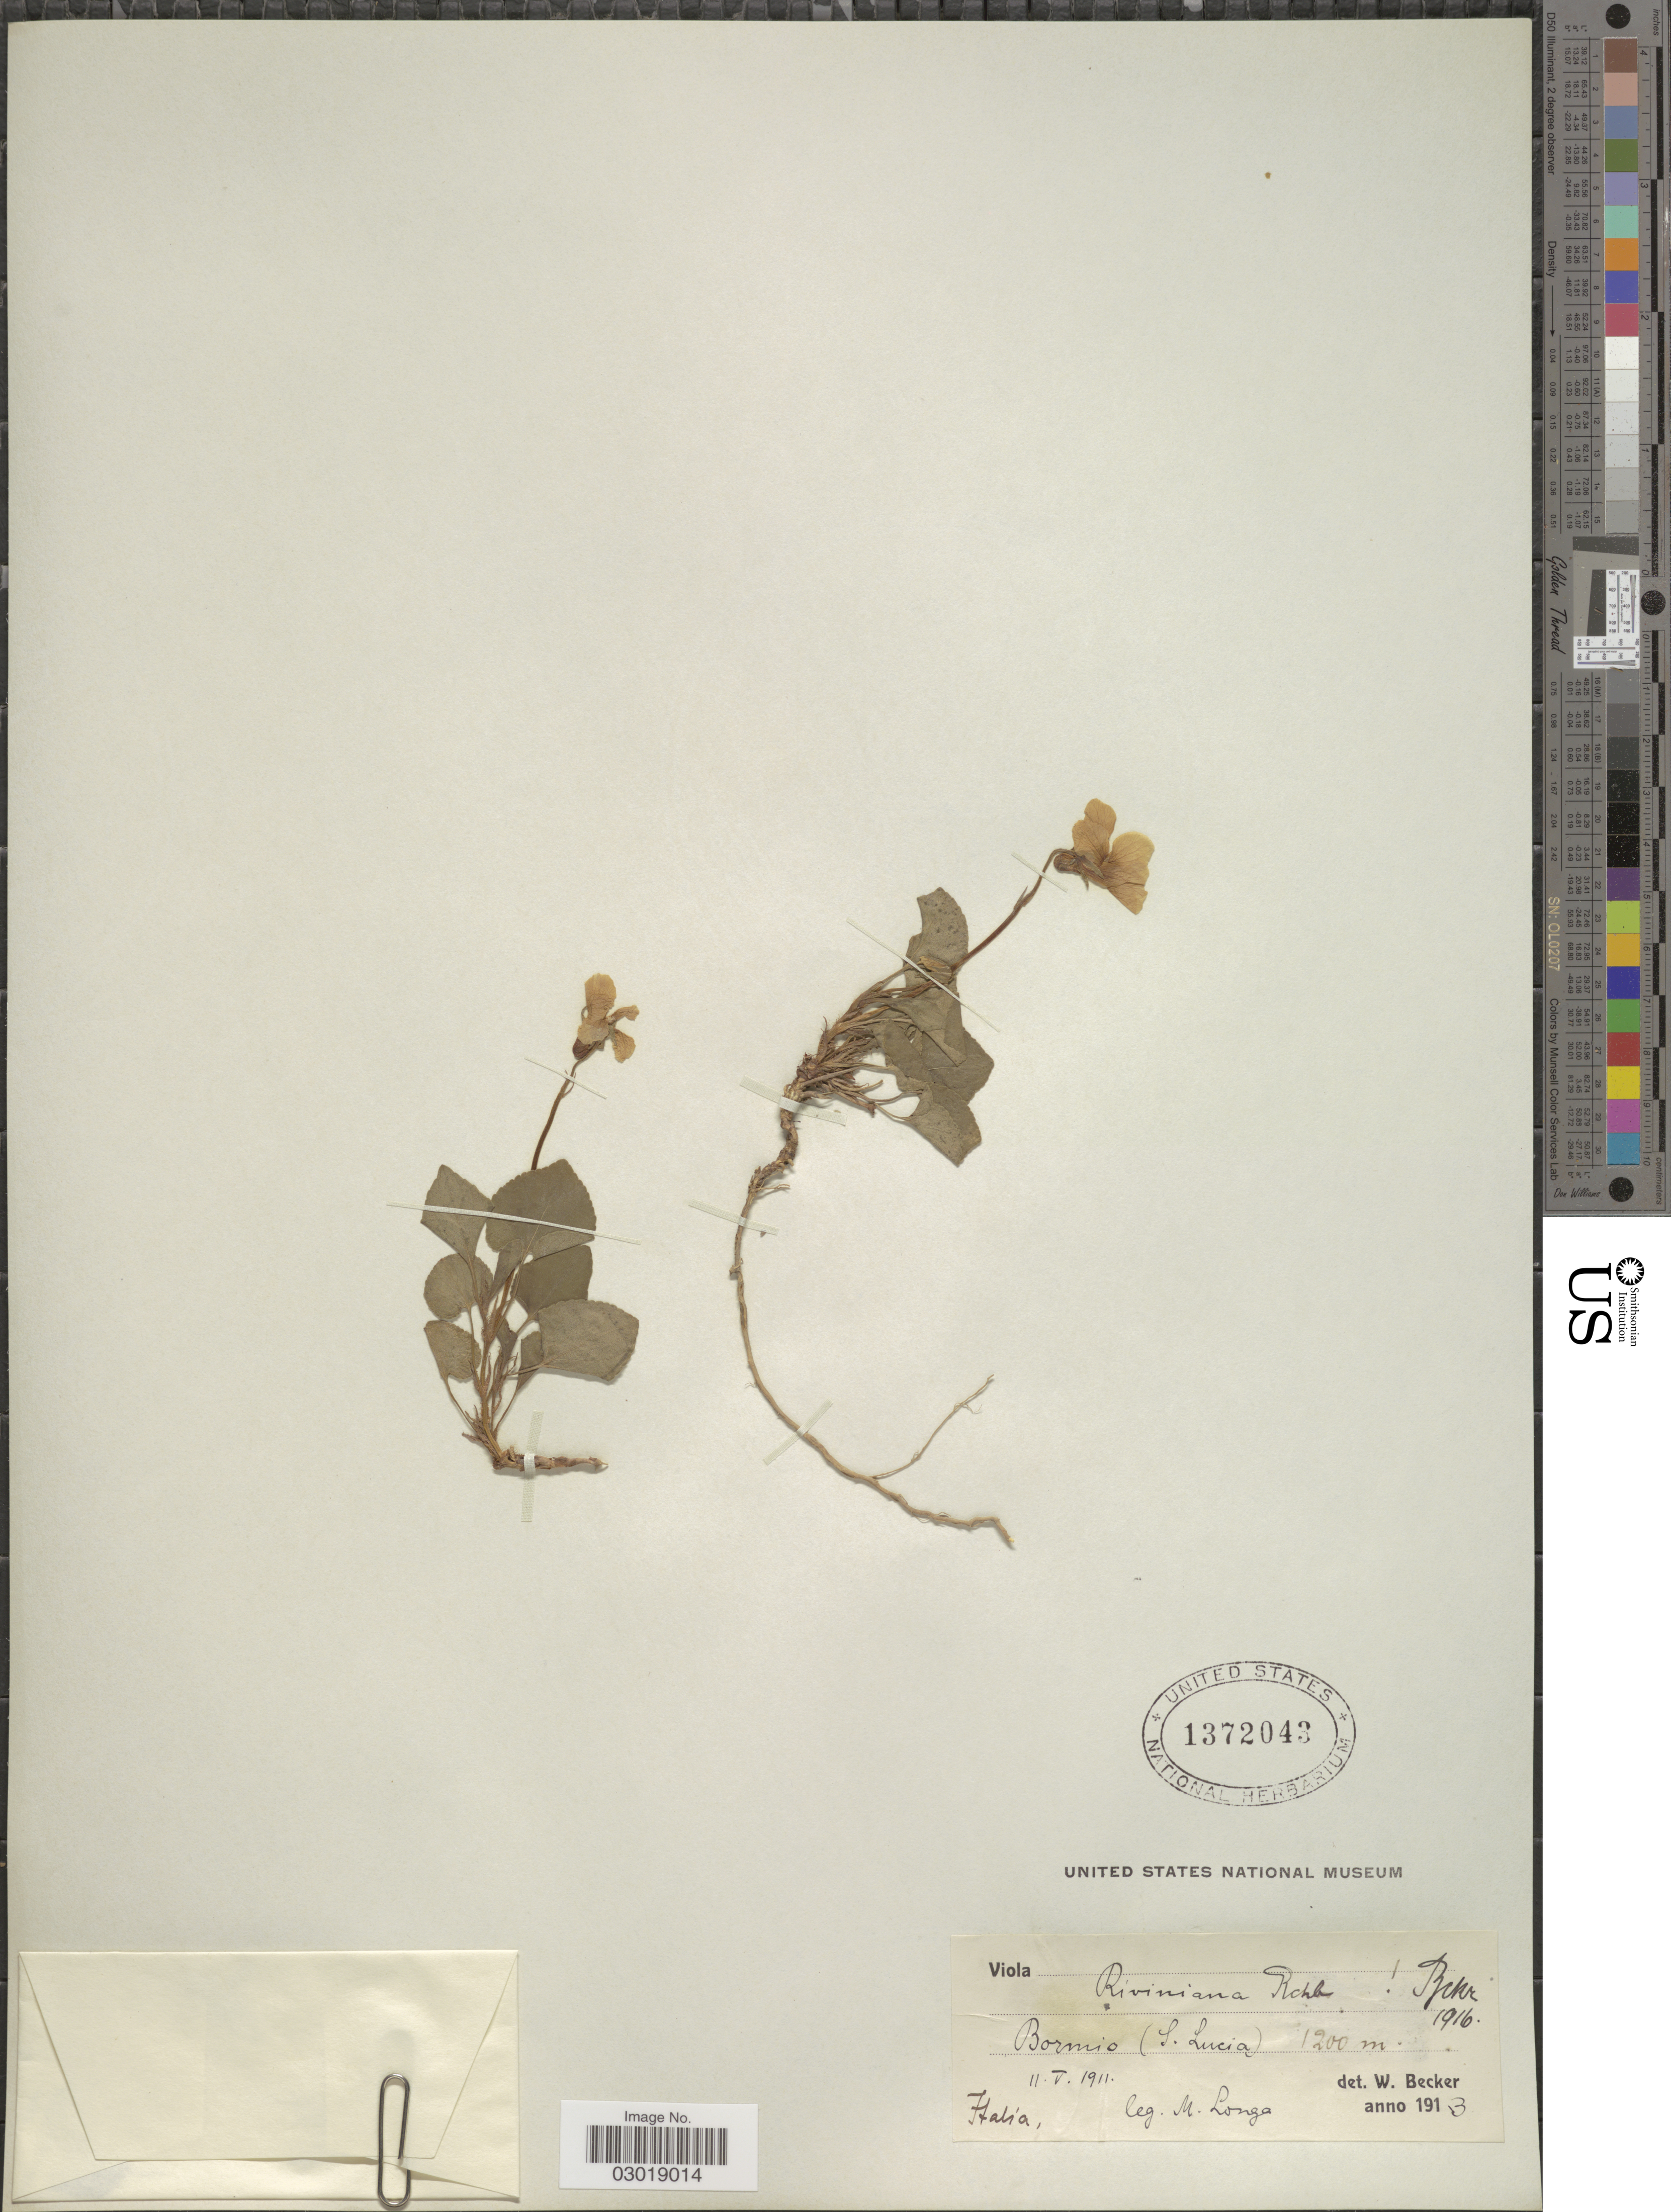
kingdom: Plantae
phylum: Tracheophyta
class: Magnoliopsida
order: Malpighiales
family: Violaceae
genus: Viola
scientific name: Viola riviniana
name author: Rchb.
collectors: M. Longa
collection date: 1911-05-11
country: Italy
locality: Bormio (S. Lucia).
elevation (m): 1200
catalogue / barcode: US 1372043